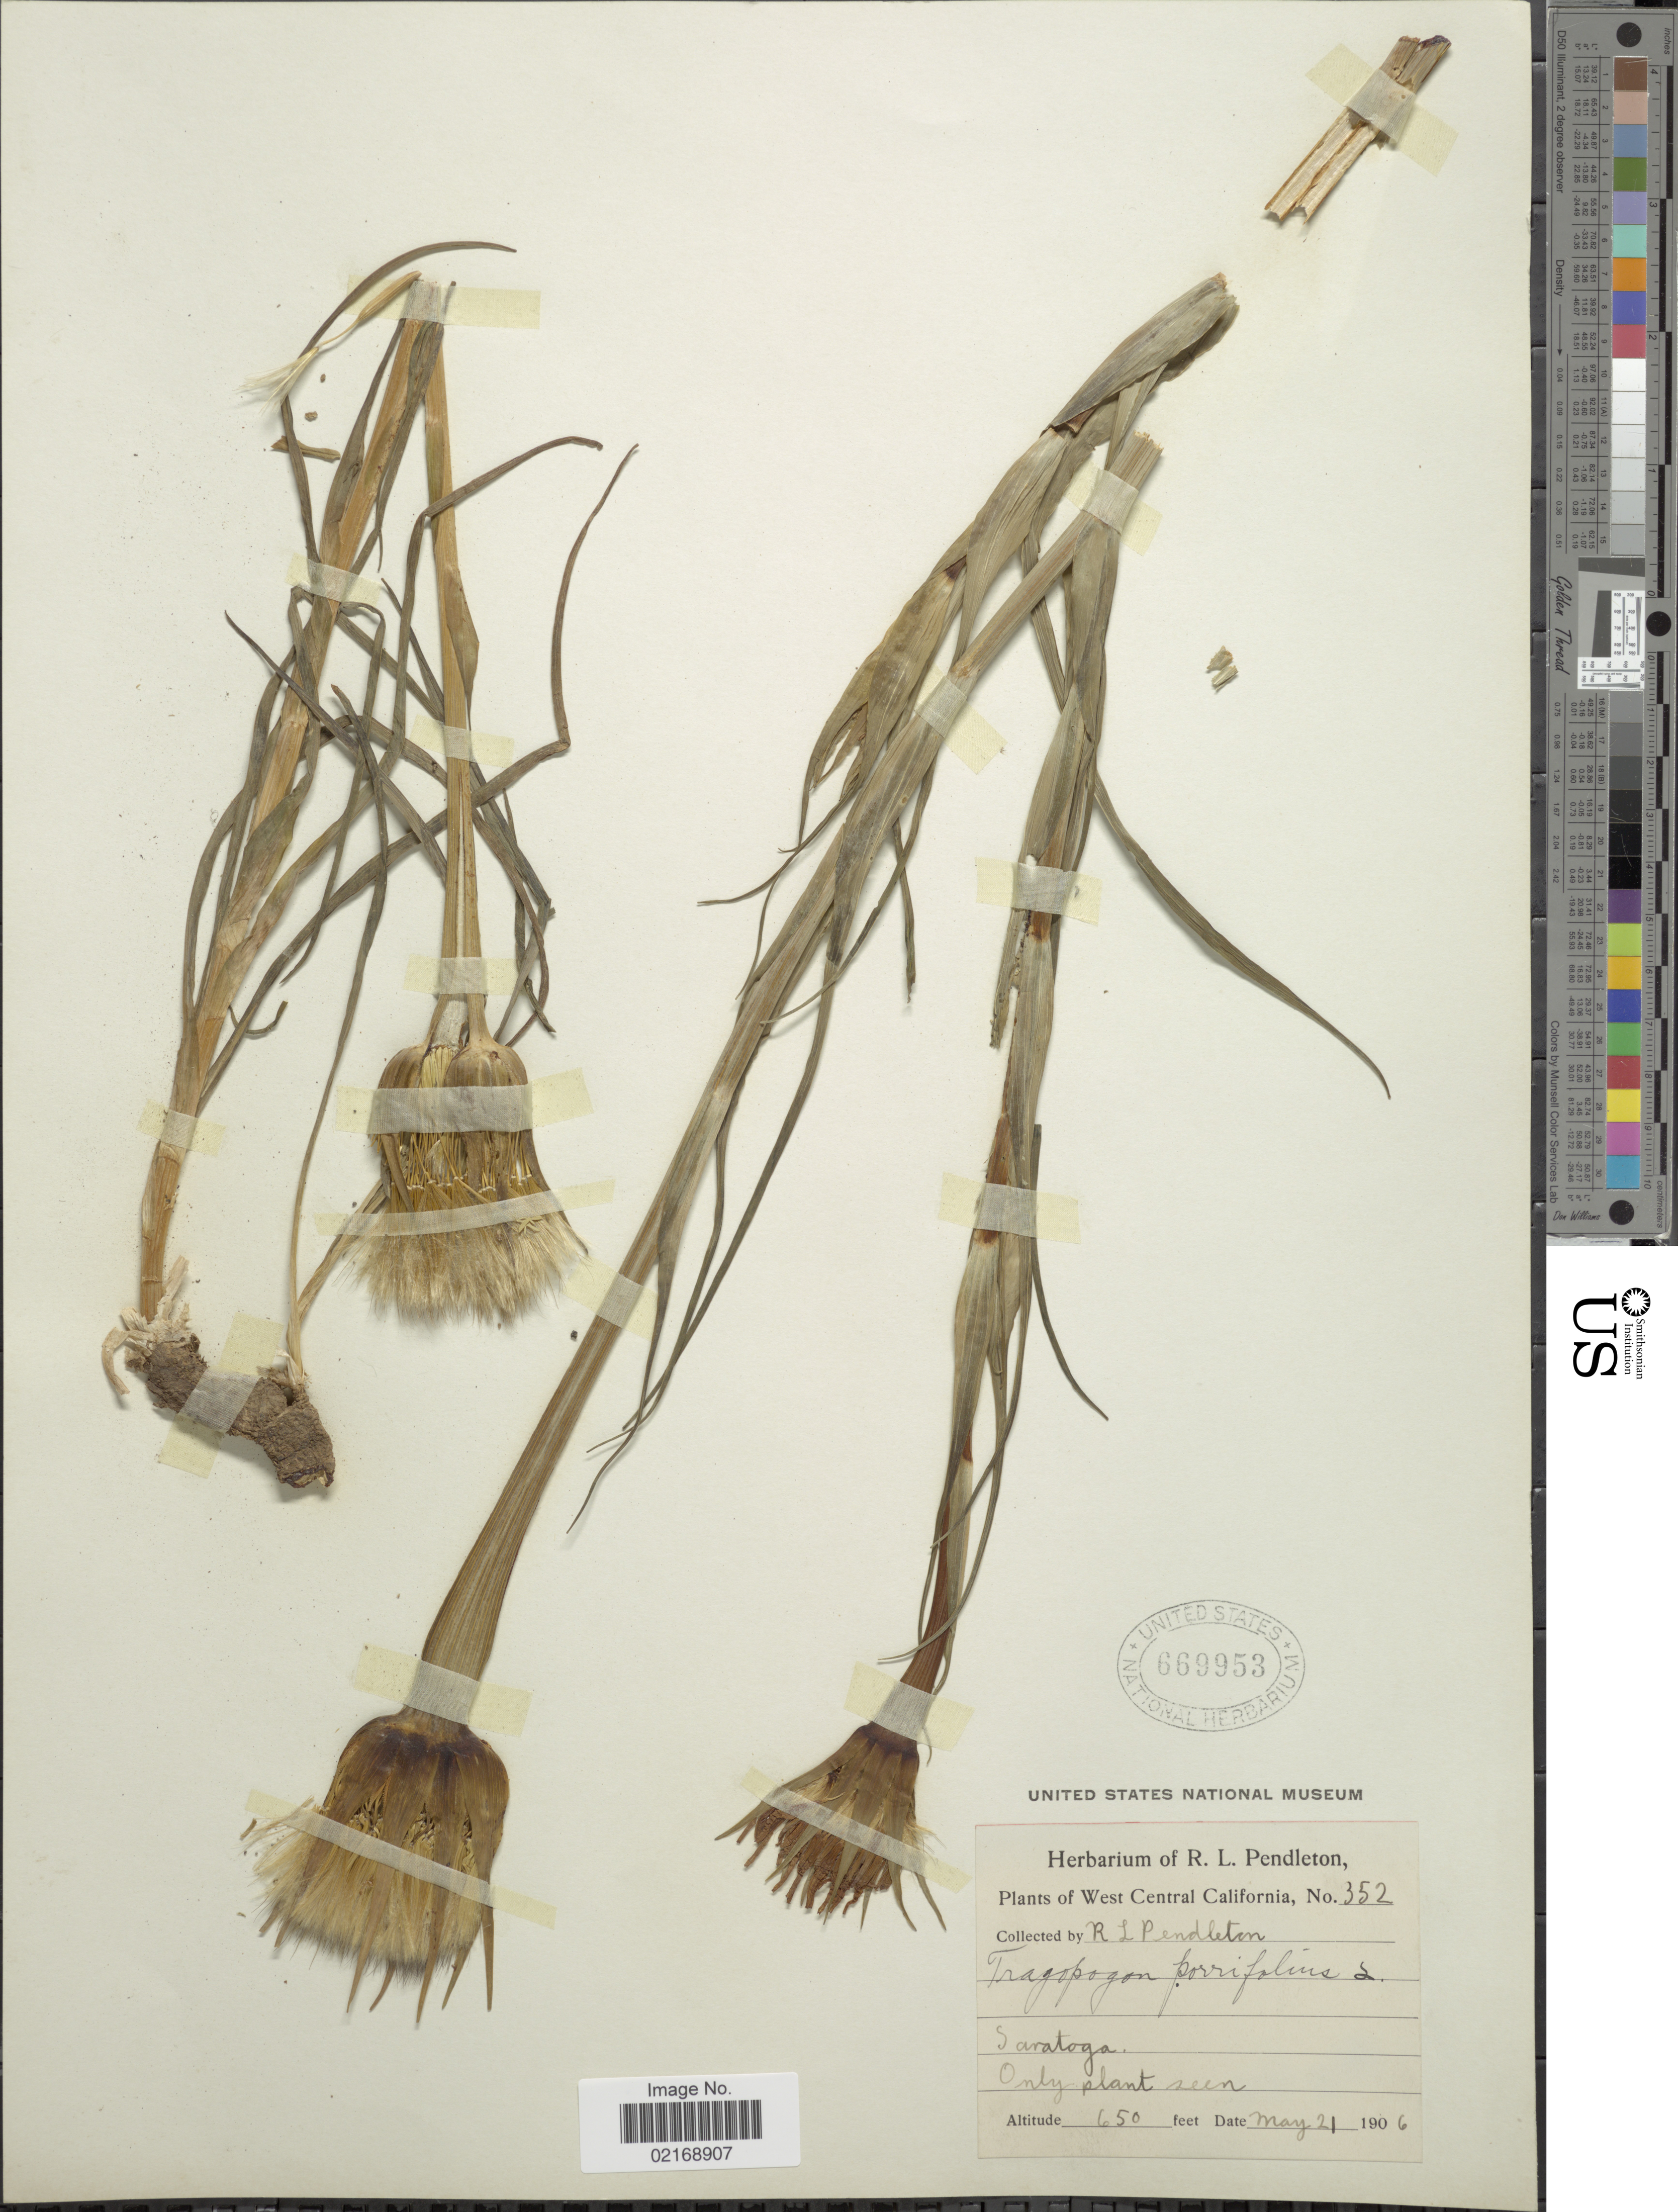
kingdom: Plantae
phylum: Tracheophyta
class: Magnoliopsida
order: Asterales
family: Asteraceae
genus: Tragopogon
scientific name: Tragopogon porrifolius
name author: L.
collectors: R. Pendleton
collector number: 352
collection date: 1906-05-21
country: United States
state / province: California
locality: West Central California. Saratoga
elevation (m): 198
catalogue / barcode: US 669953